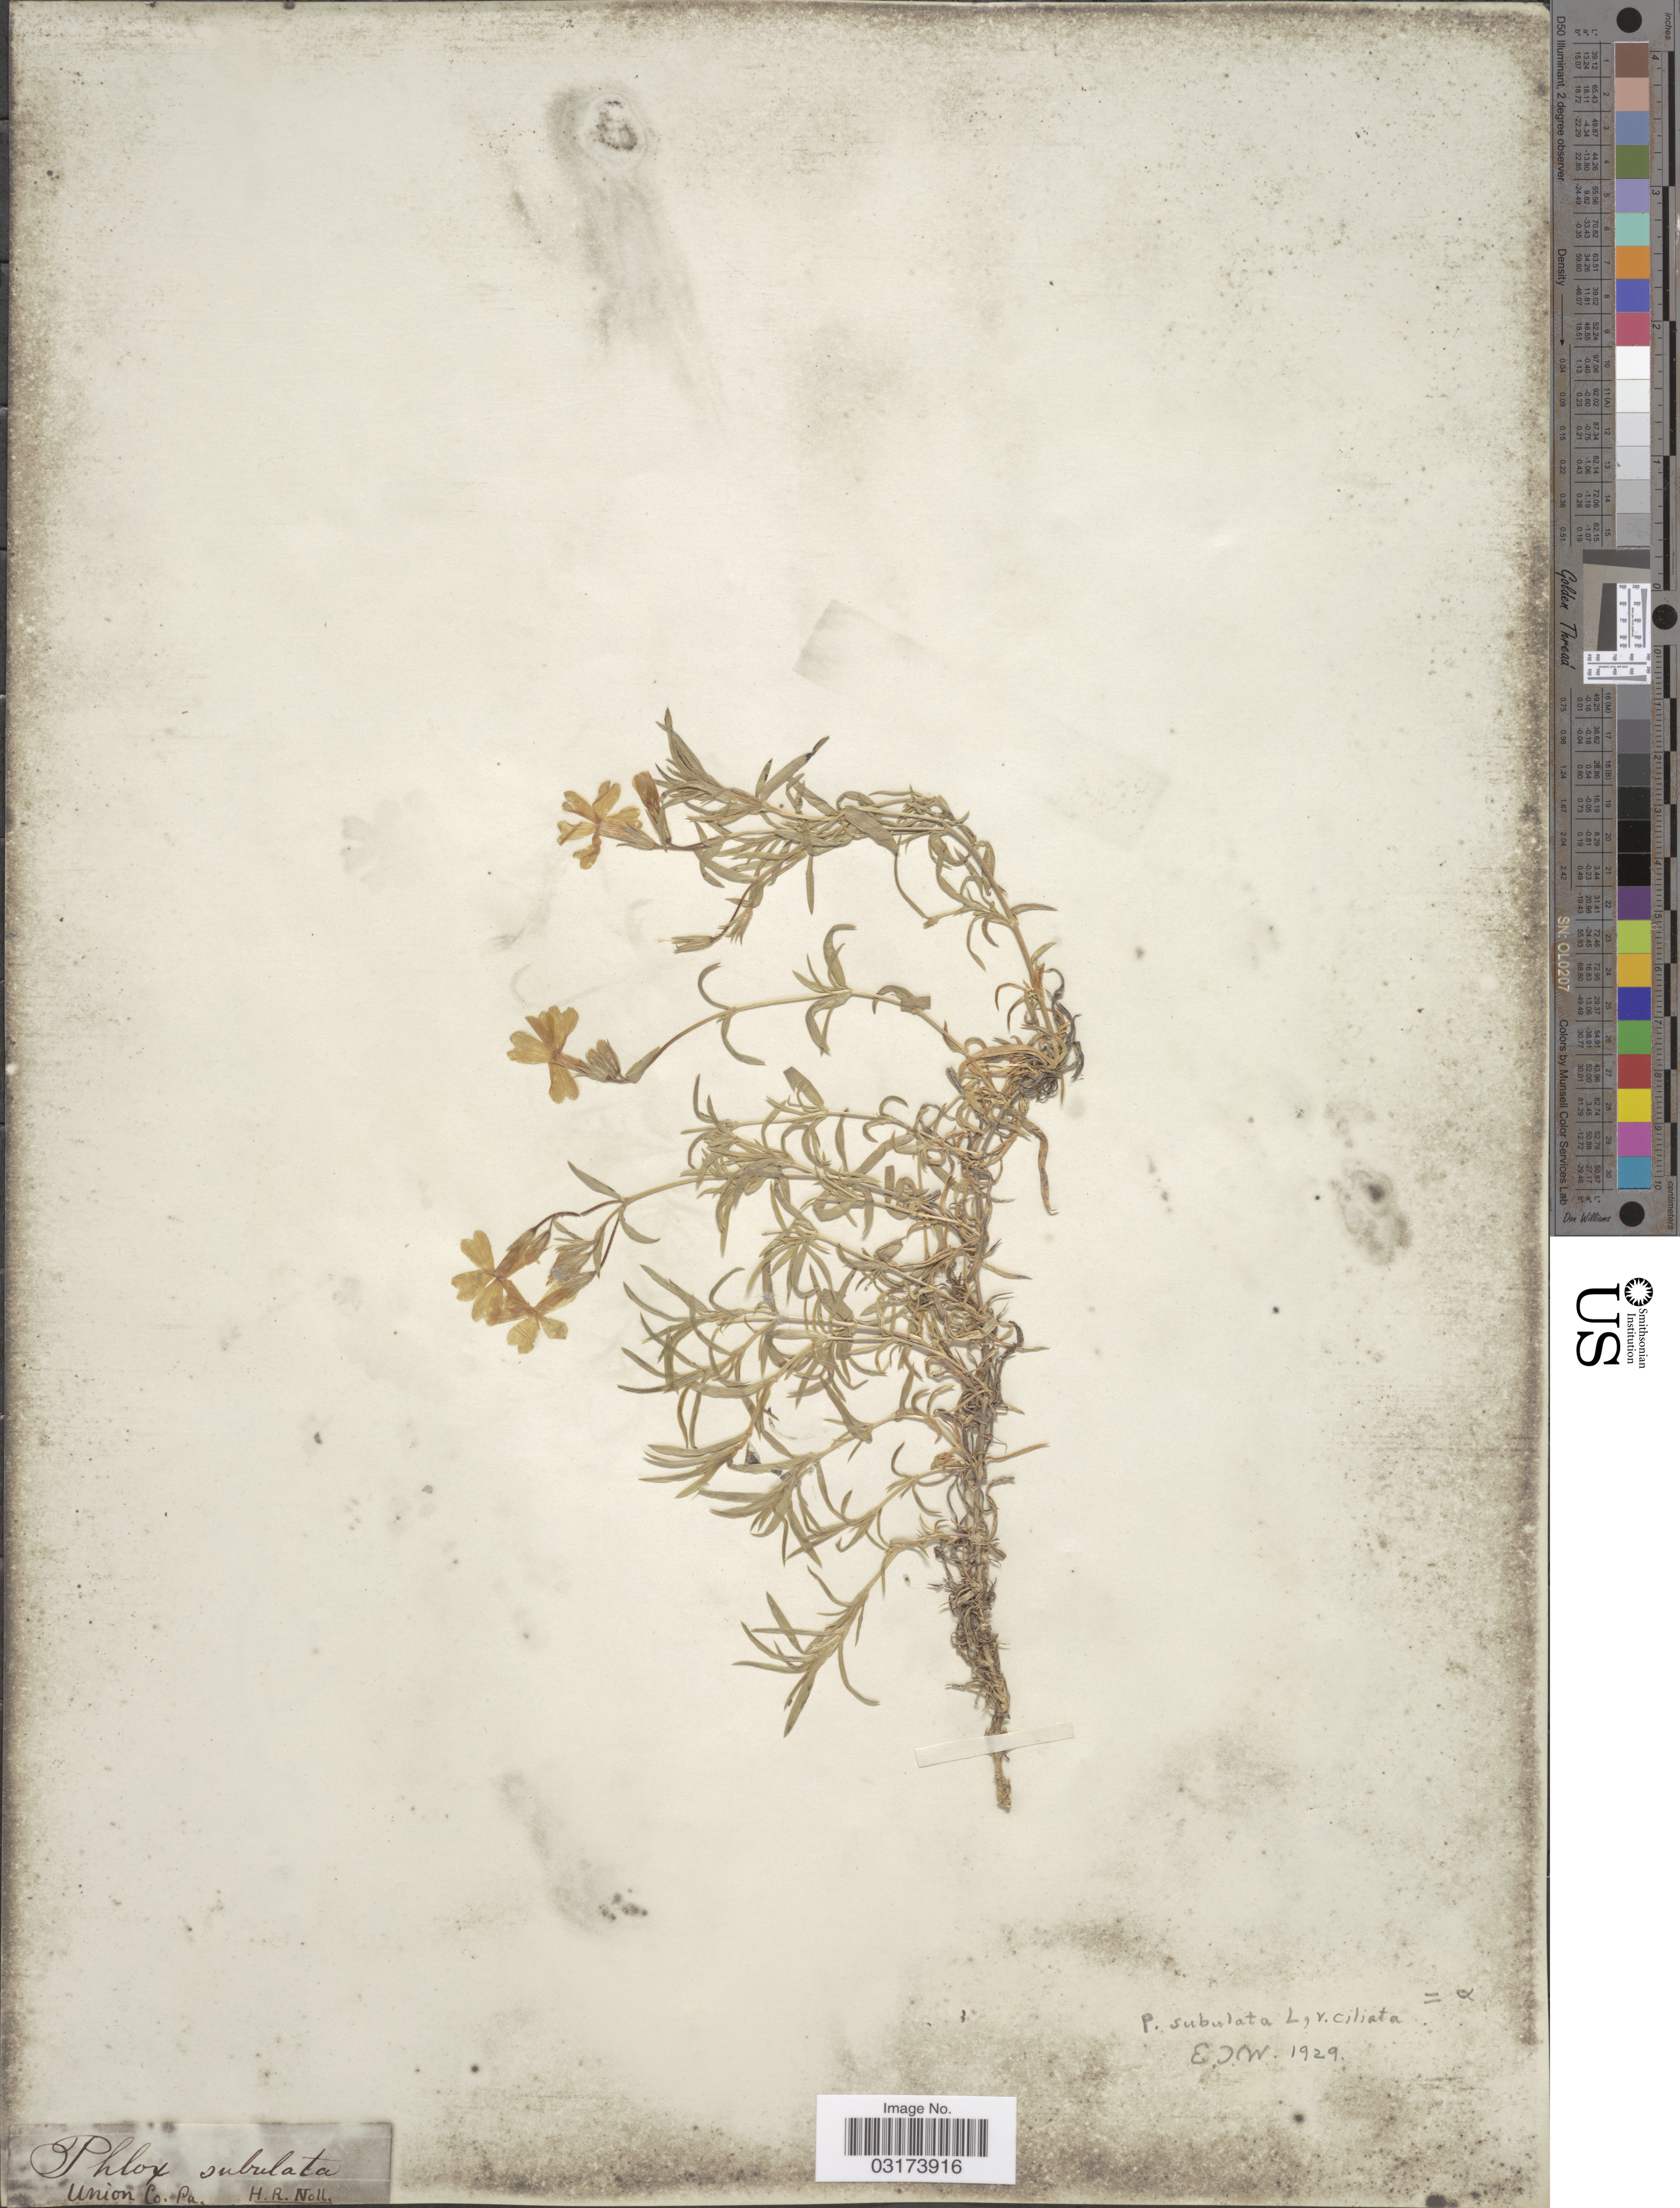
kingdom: Plantae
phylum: Tracheophyta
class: Magnoliopsida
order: Ericales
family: Polemoniaceae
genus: Phlox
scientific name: Phlox subulata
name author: L.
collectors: H. Noll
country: United States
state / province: Pennsylvania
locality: Union Co.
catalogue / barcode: US 103213